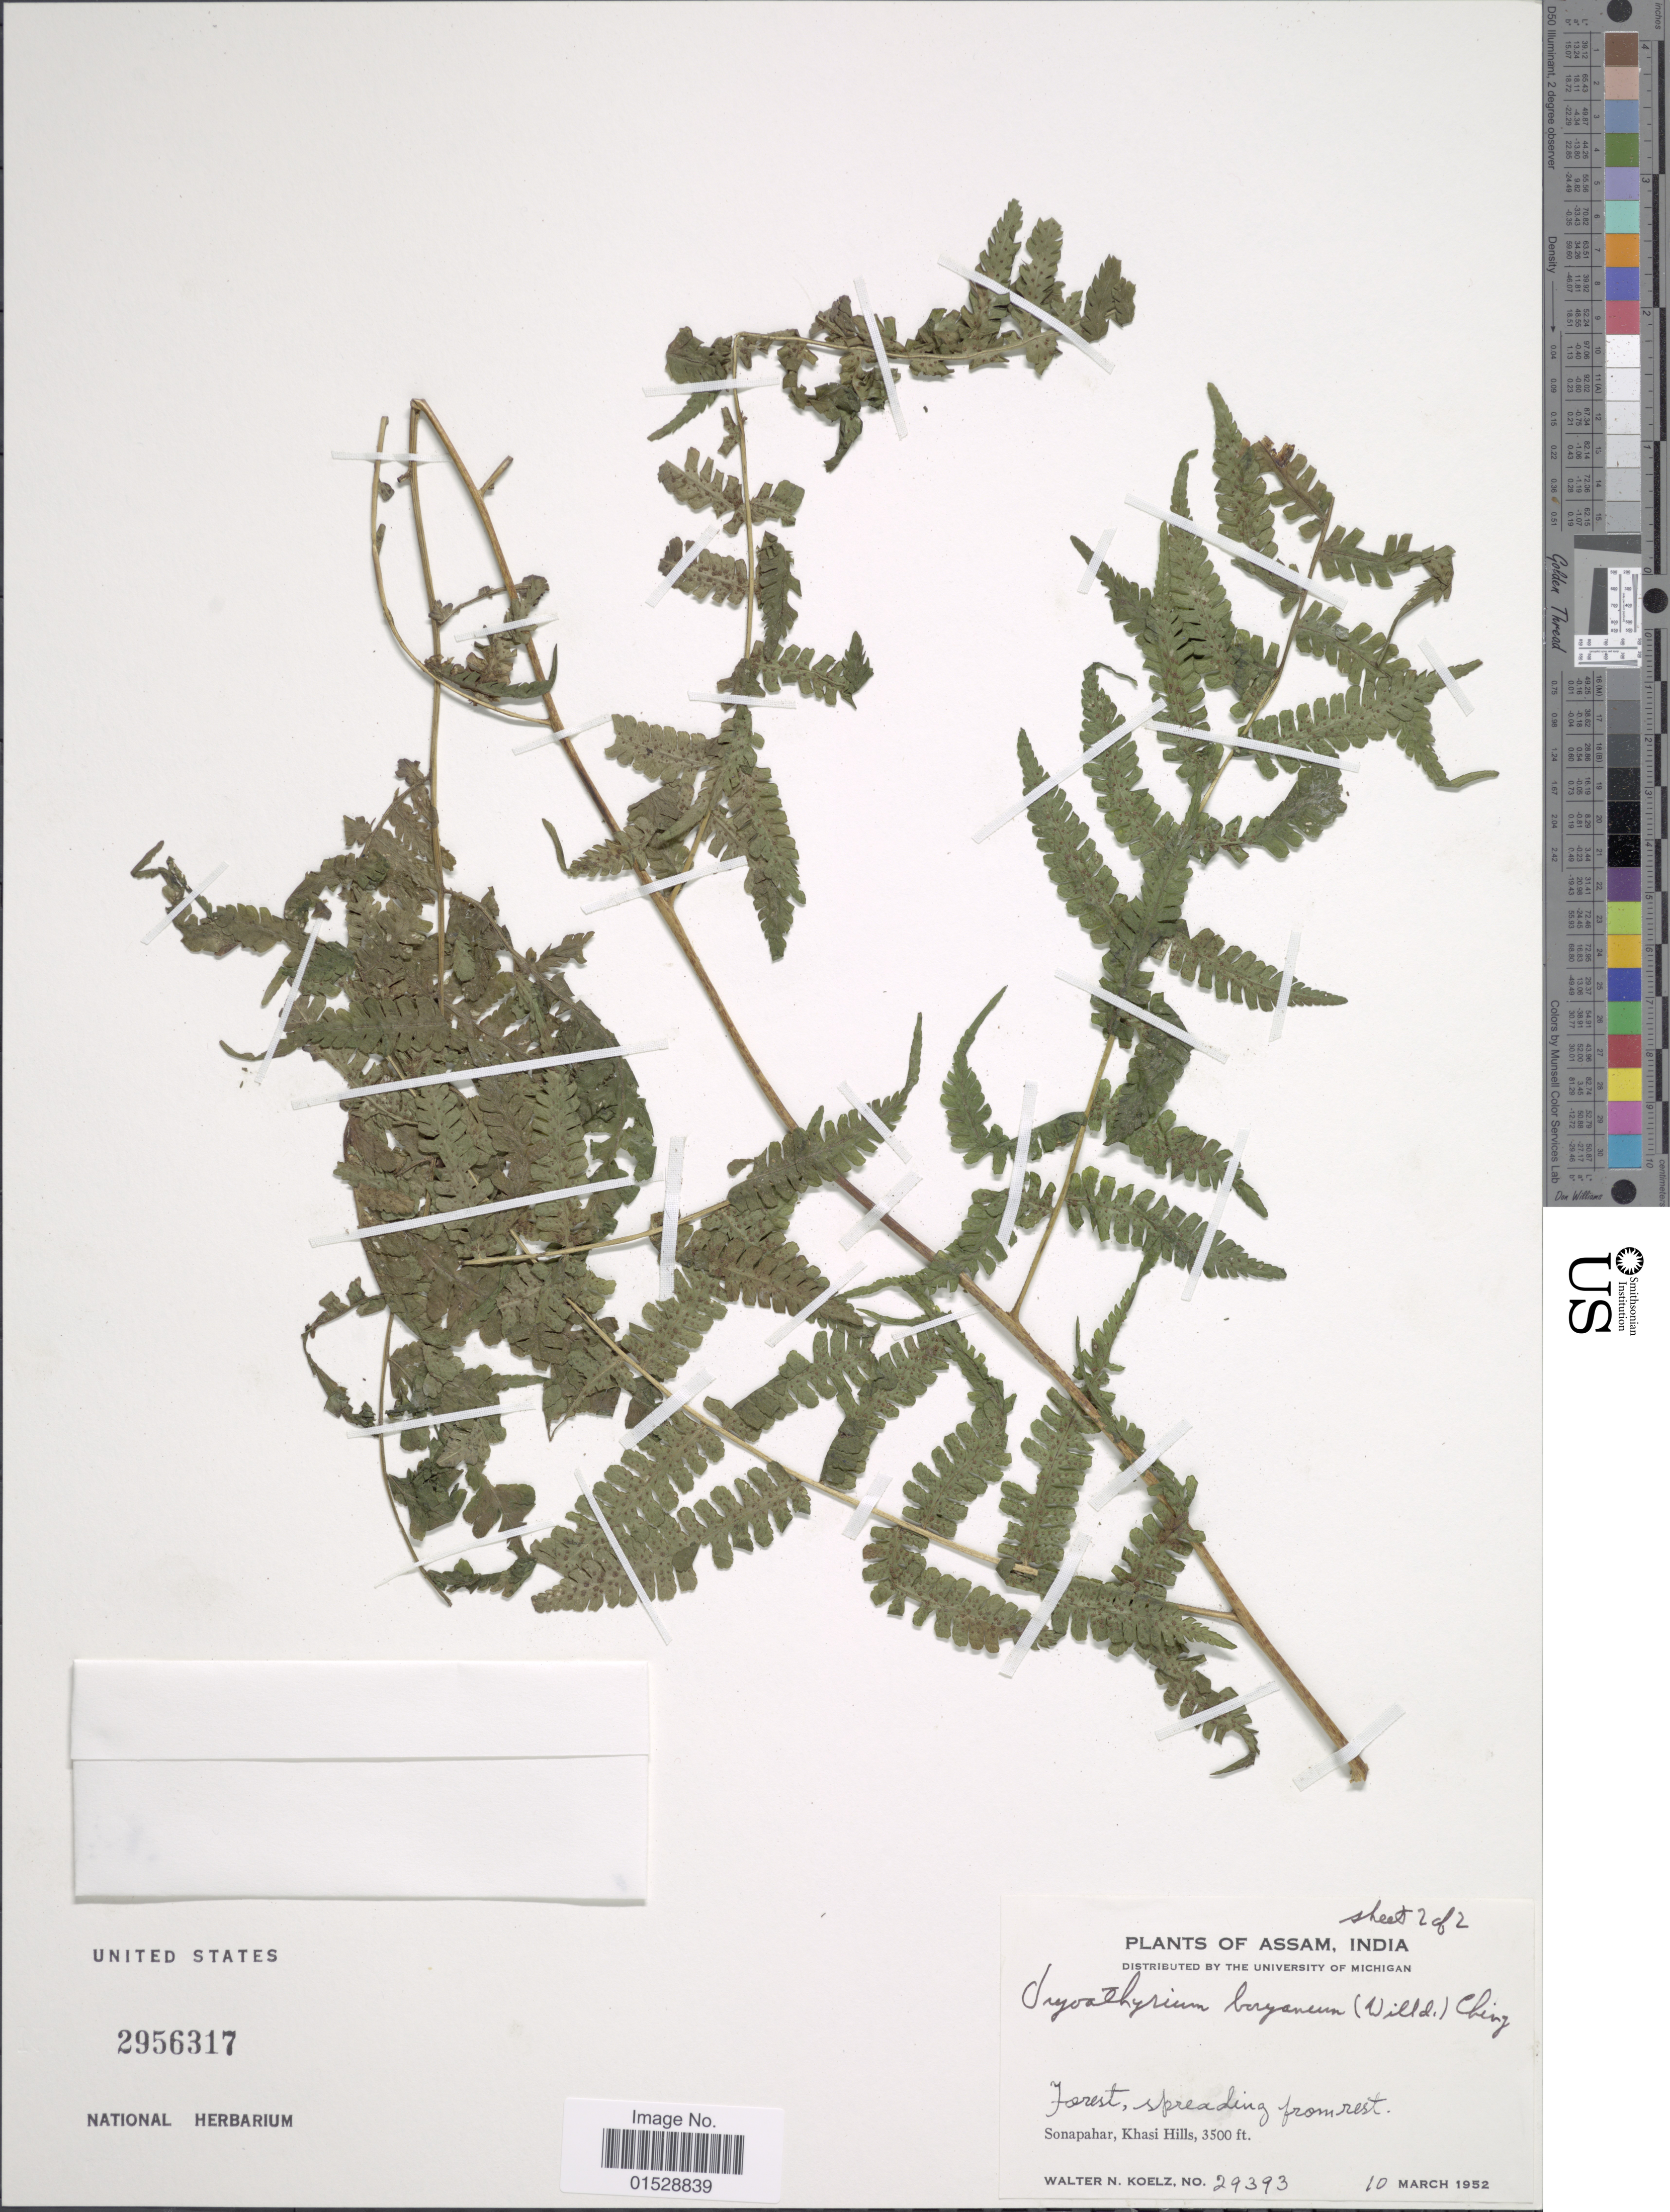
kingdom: Plantae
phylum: Tracheophyta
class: Polypodiopsida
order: Polypodiales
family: Athyriaceae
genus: Deparia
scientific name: Deparia boryana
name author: (Willd.) M. Kato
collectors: W. N. Koelz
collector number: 29393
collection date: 1952-03-10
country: India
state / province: Meghalaya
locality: Sonapahar, Khasi Hills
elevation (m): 1067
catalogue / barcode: US 2956317